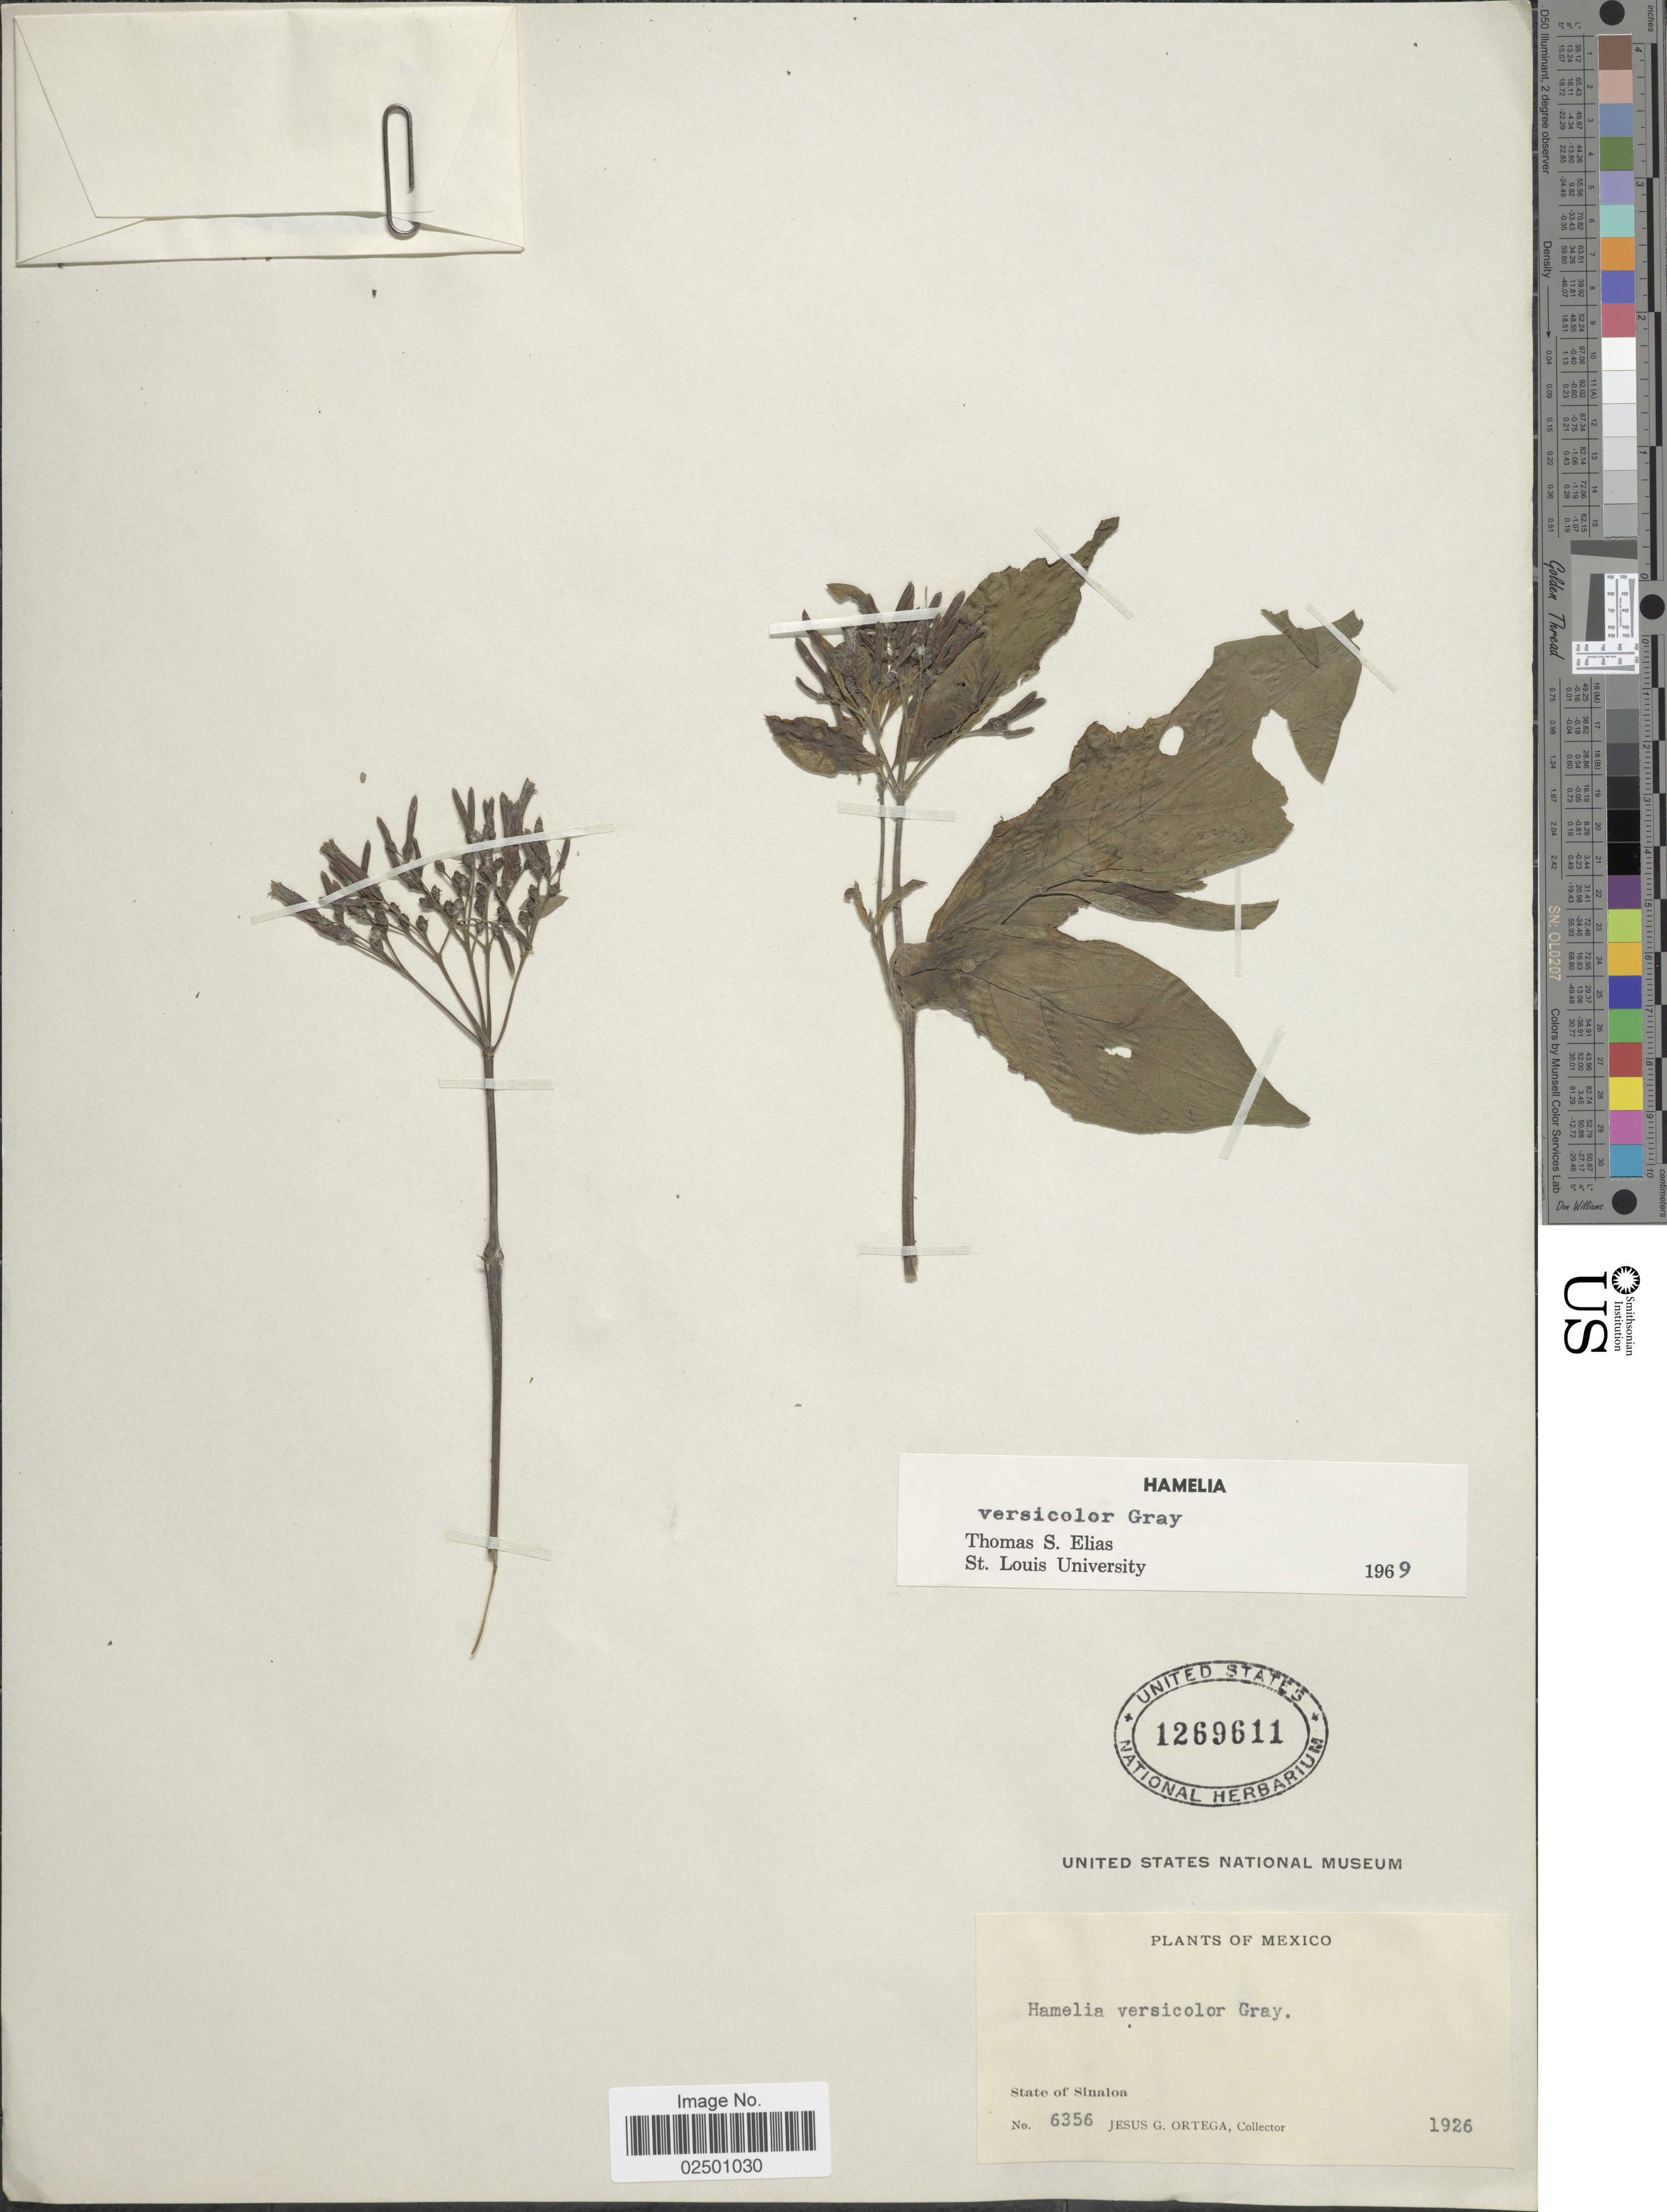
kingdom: Plantae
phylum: Tracheophyta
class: Magnoliopsida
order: Gentianales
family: Rubiaceae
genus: Hamelia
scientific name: Hamelia versicolor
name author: A. Gray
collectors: J. Ortega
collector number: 6356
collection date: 1926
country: Mexico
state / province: Sinaloa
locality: State of Sinaloa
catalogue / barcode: US 1269611